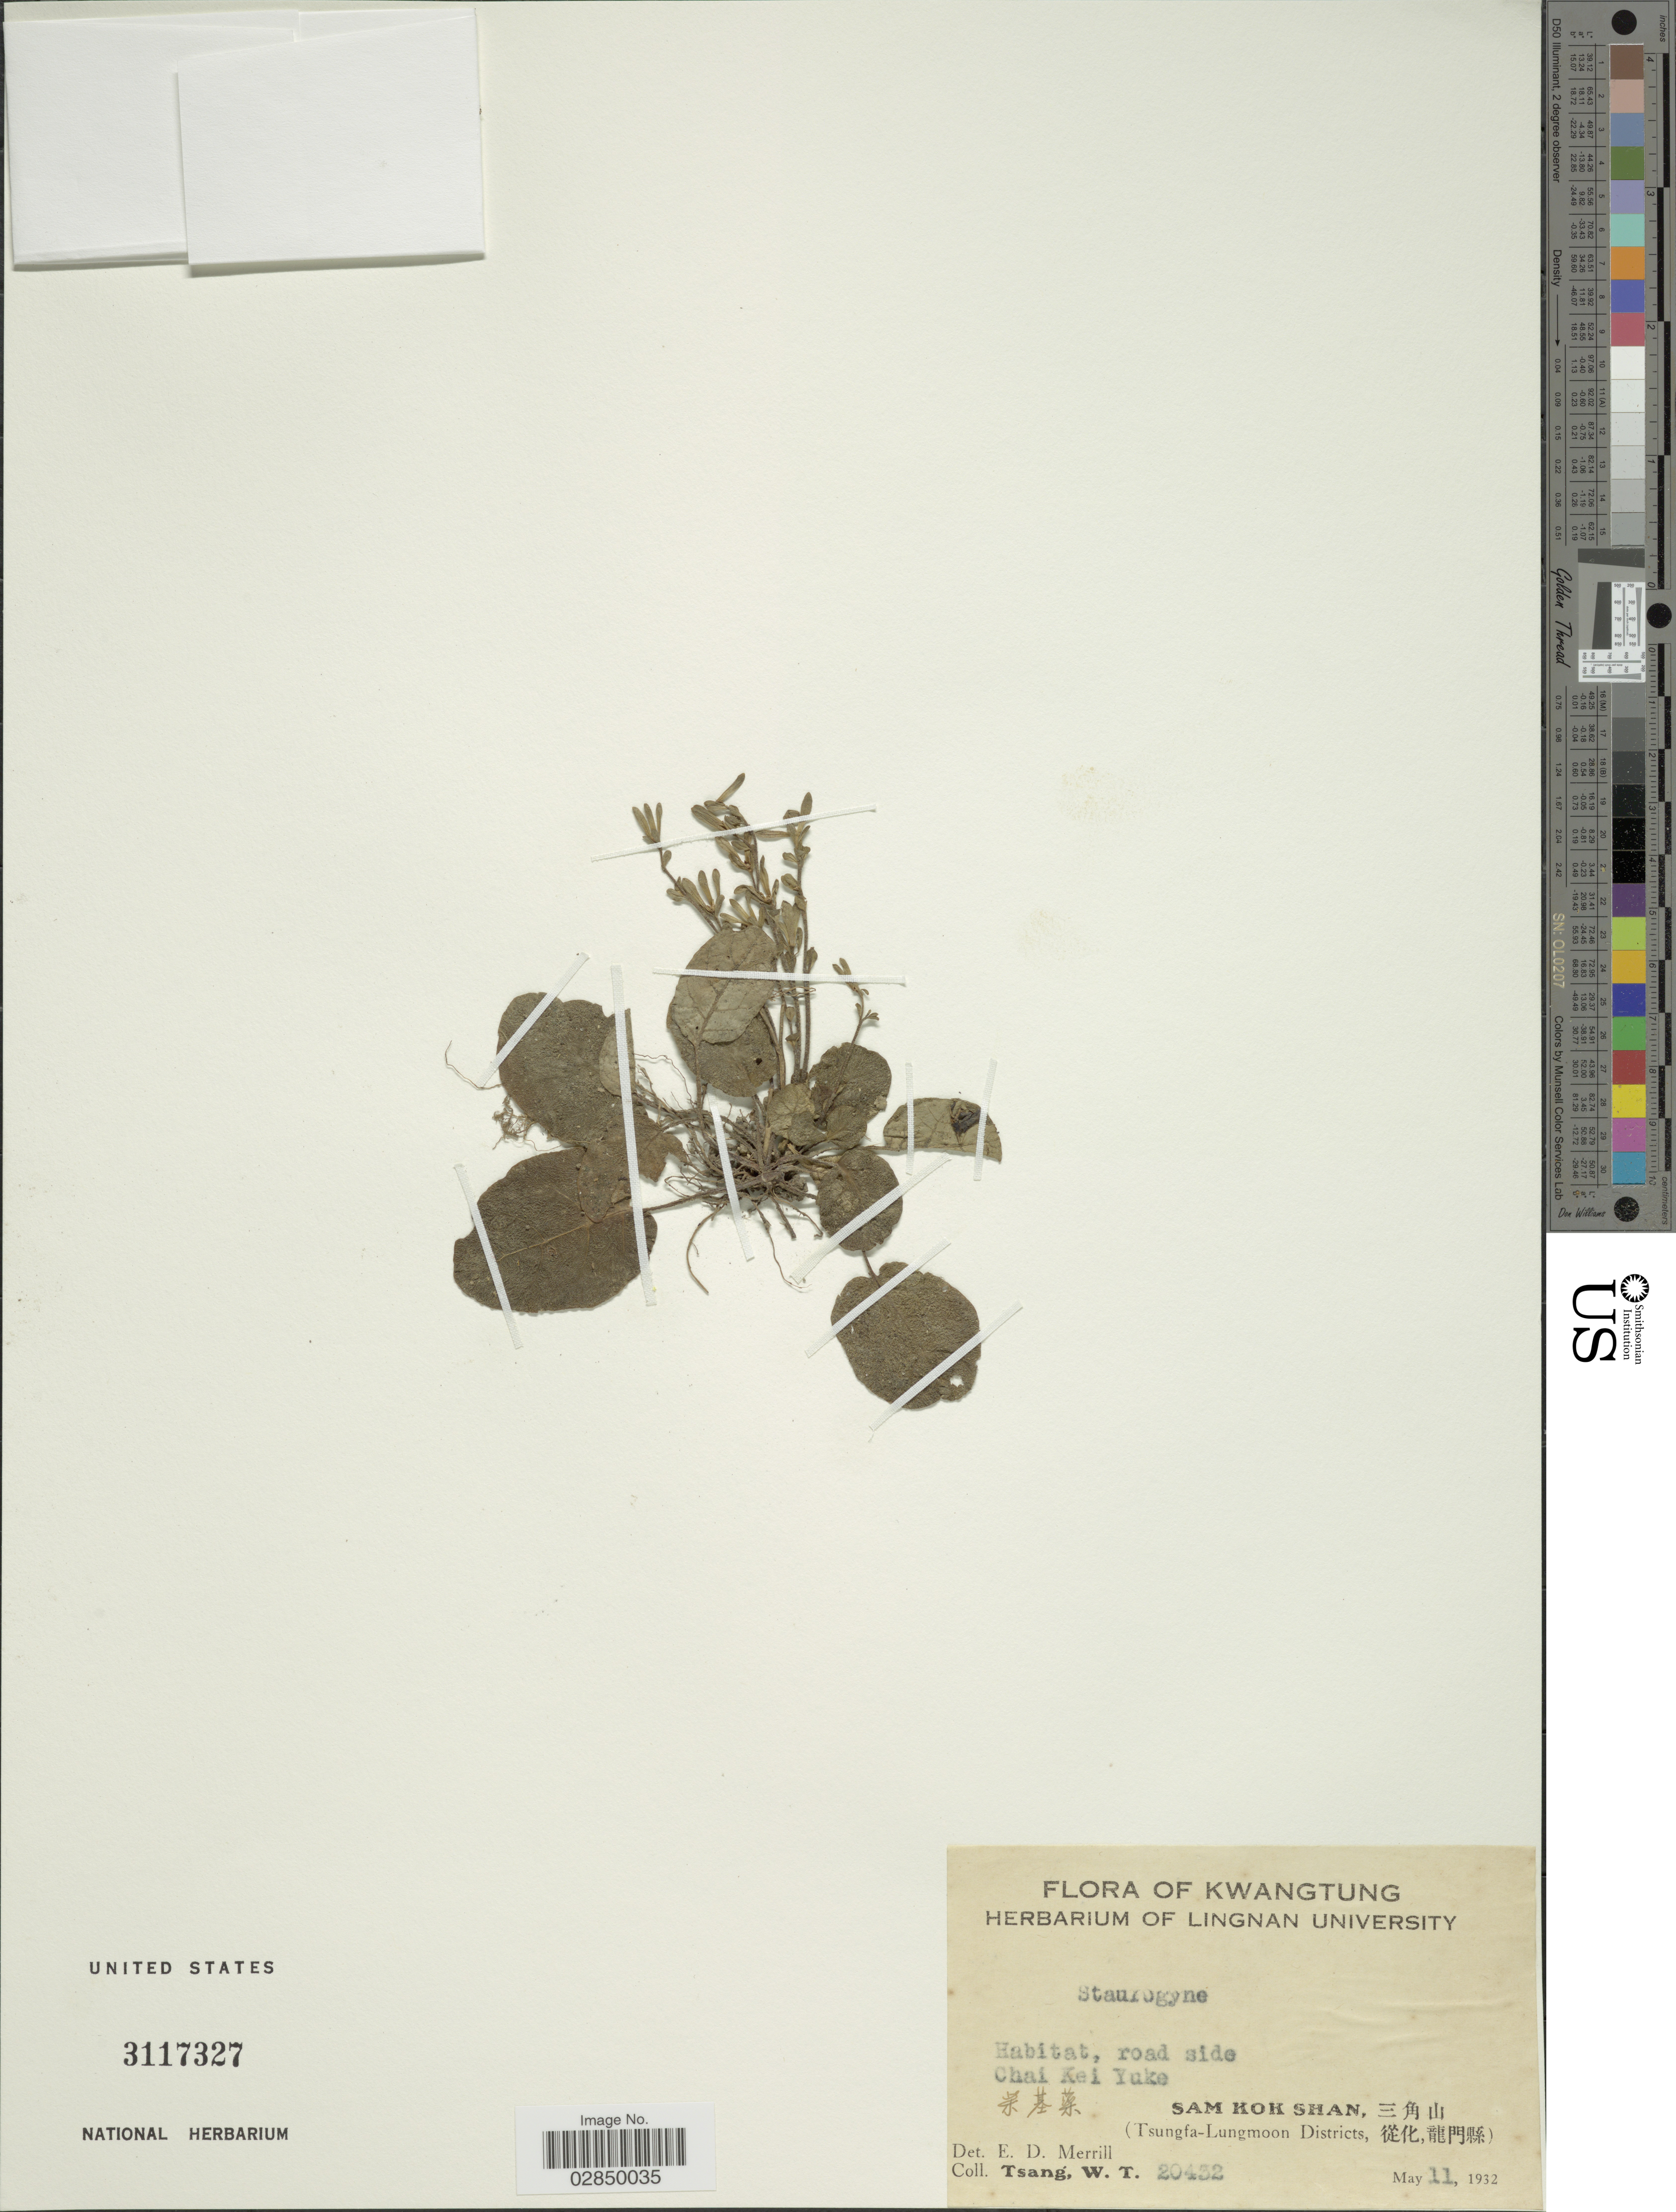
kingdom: Plantae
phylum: Tracheophyta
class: Magnoliopsida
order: Lamiales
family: Acanthaceae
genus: Staurogyne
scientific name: Staurogyne sp.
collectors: W. T. Tsang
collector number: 20432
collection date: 1935-05-11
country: China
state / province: Guangdong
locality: Kwangtung. Chai Kei Yuke. Sam Kok Shan. (Tsungfa-Lungmoon Districts).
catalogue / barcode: US 3117327